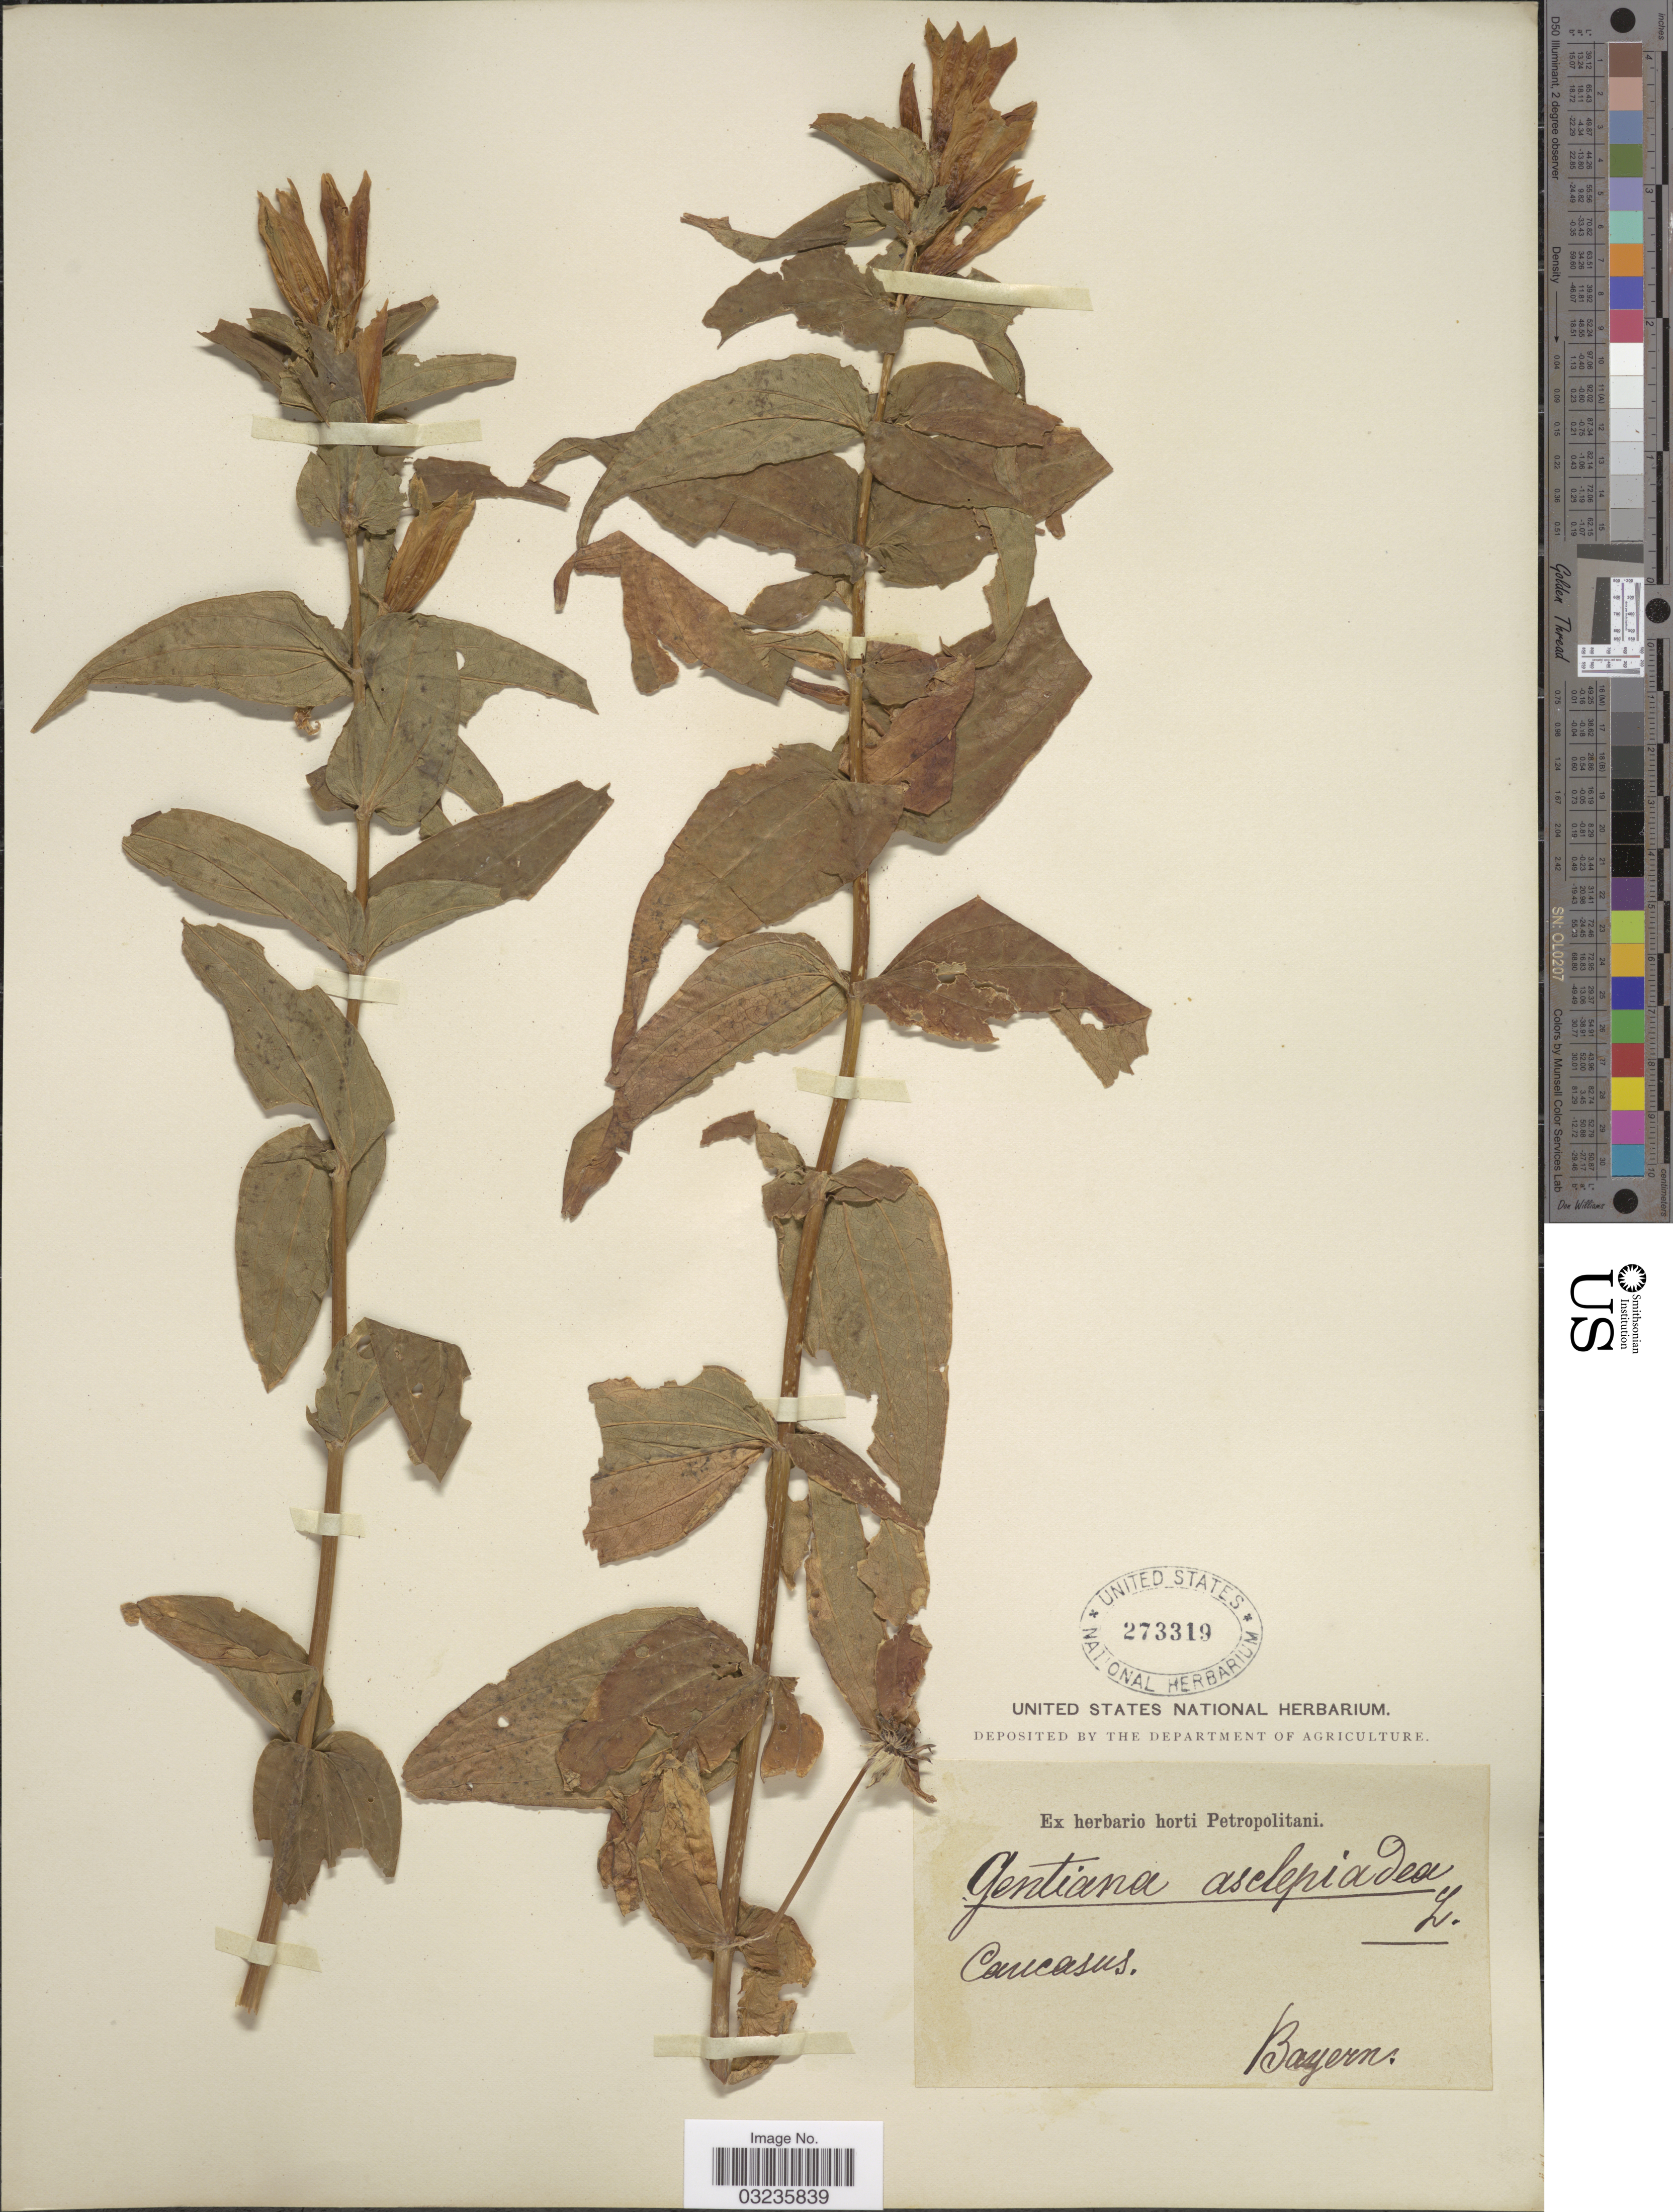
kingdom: Plantae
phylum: Tracheophyta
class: Magnoliopsida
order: Gentianales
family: Gentianaceae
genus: Gentiana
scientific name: Gentiana asclepiadea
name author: L.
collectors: ex herb. horti Petropolitani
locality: Caucasus.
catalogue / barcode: US 273319